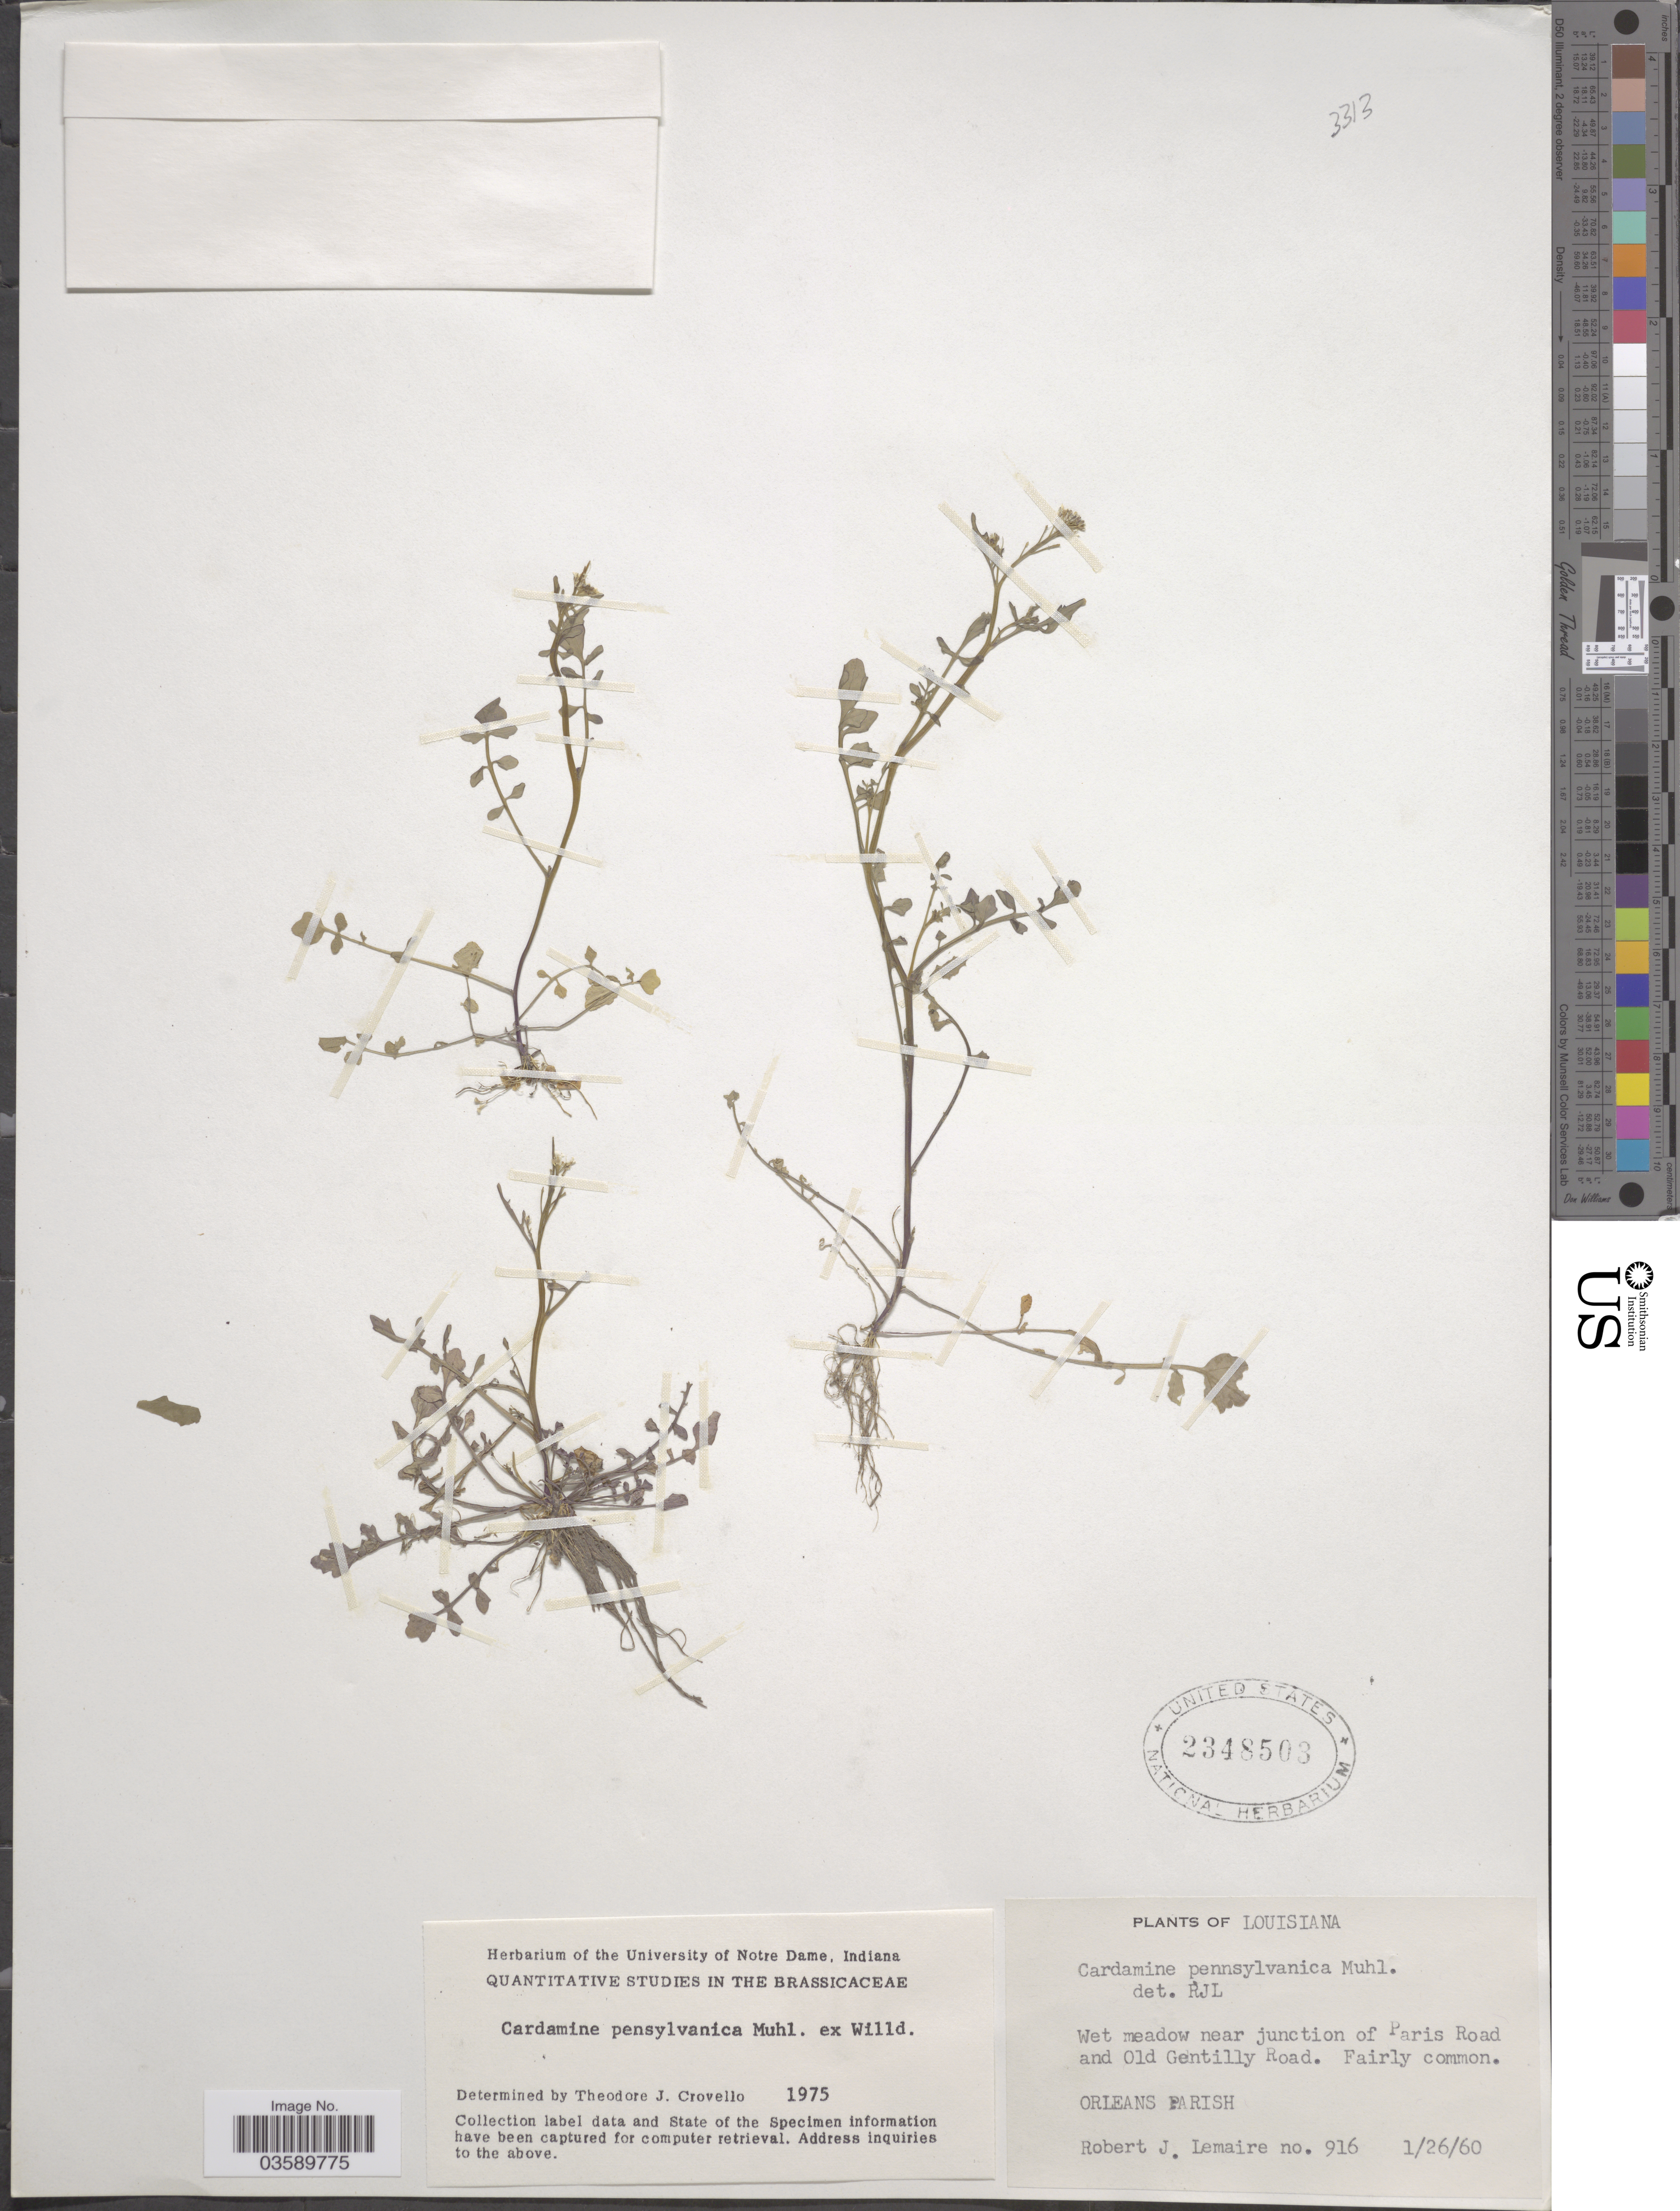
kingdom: Plantae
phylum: Tracheophyta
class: Magnoliopsida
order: Brassicales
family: Brassicaceae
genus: Cardamine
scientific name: Cardamine pensylvanica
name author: Muhl. ex Willd.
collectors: R. J. Lemaire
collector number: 916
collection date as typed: Transcribed d/m/y: 26/1/60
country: United States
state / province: Louisiana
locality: Wet meadow near junction of Paris Road and Old Gentilly Road. Orleans Parish.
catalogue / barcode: US 2348503